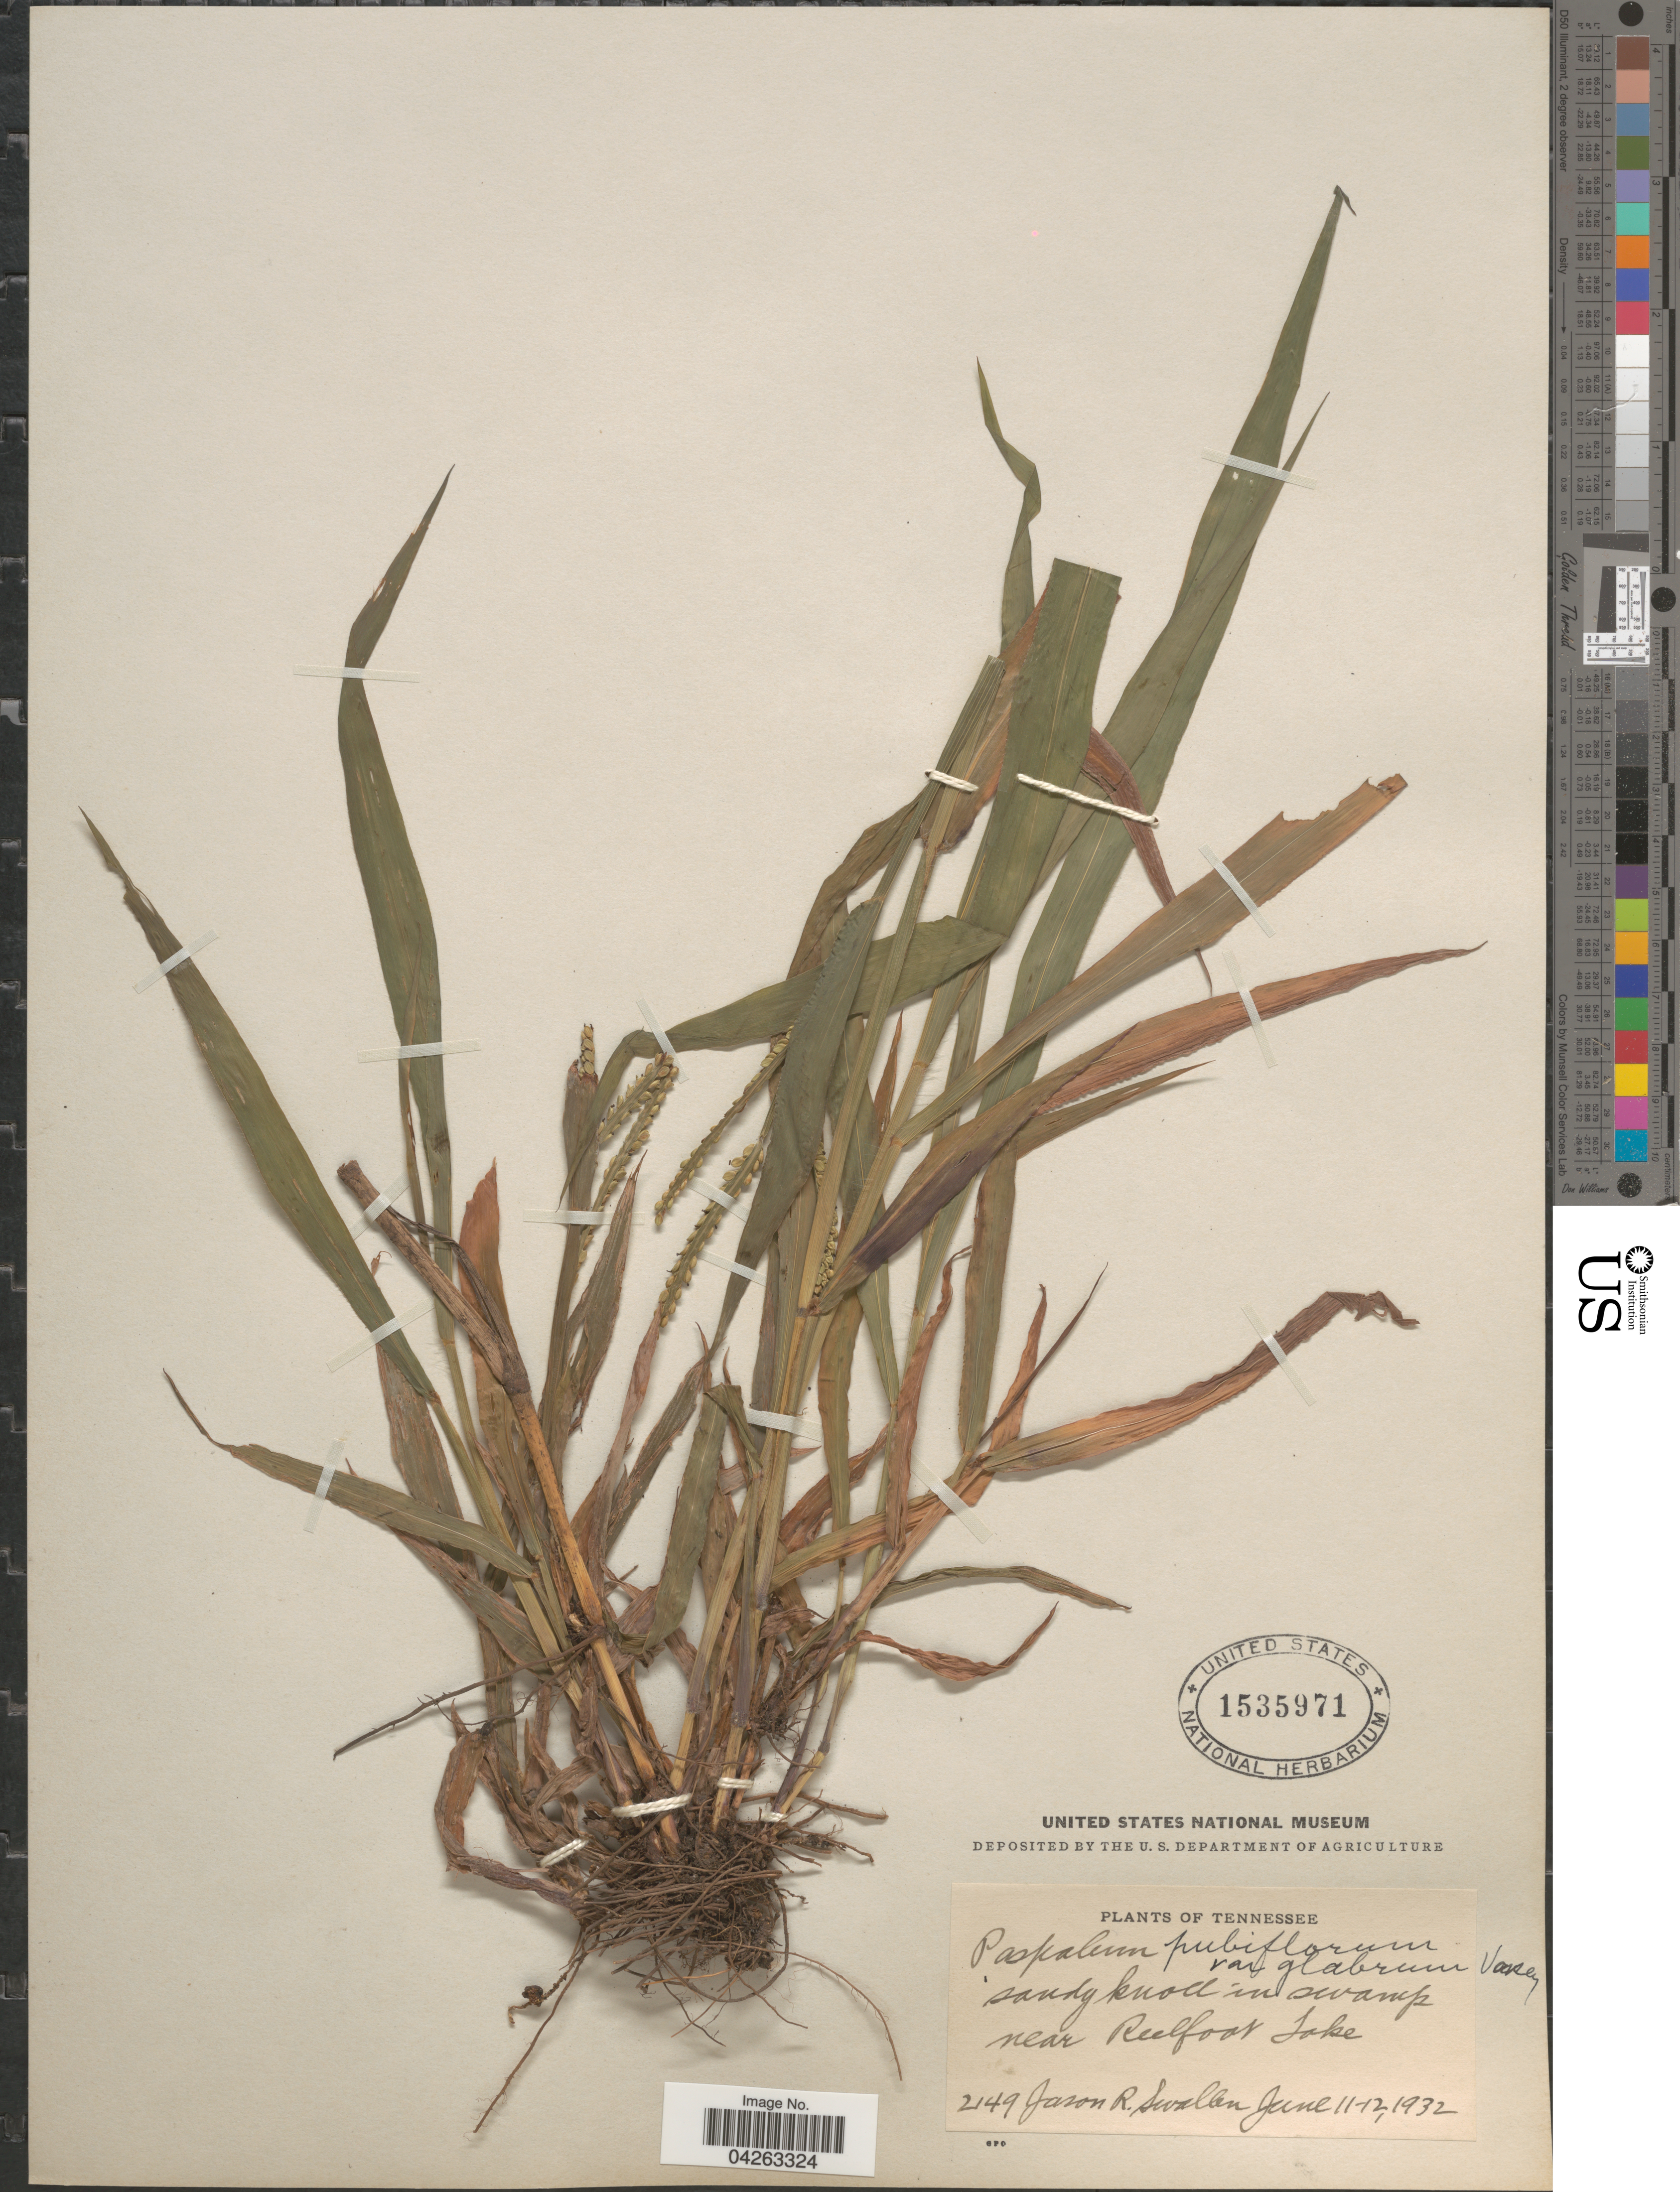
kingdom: Plantae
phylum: Tracheophyta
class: Liliopsida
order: Poales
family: Poaceae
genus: Paspalum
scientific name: Paspalum pubiflorum var. glabrum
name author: Vasey ex Scribn.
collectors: J. R. Swallen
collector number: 2149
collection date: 1932-06-11/1932-06-12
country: United States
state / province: Tennessee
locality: Sandy knoll in swamp near Reelfoot Lake.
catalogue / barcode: US 1535971